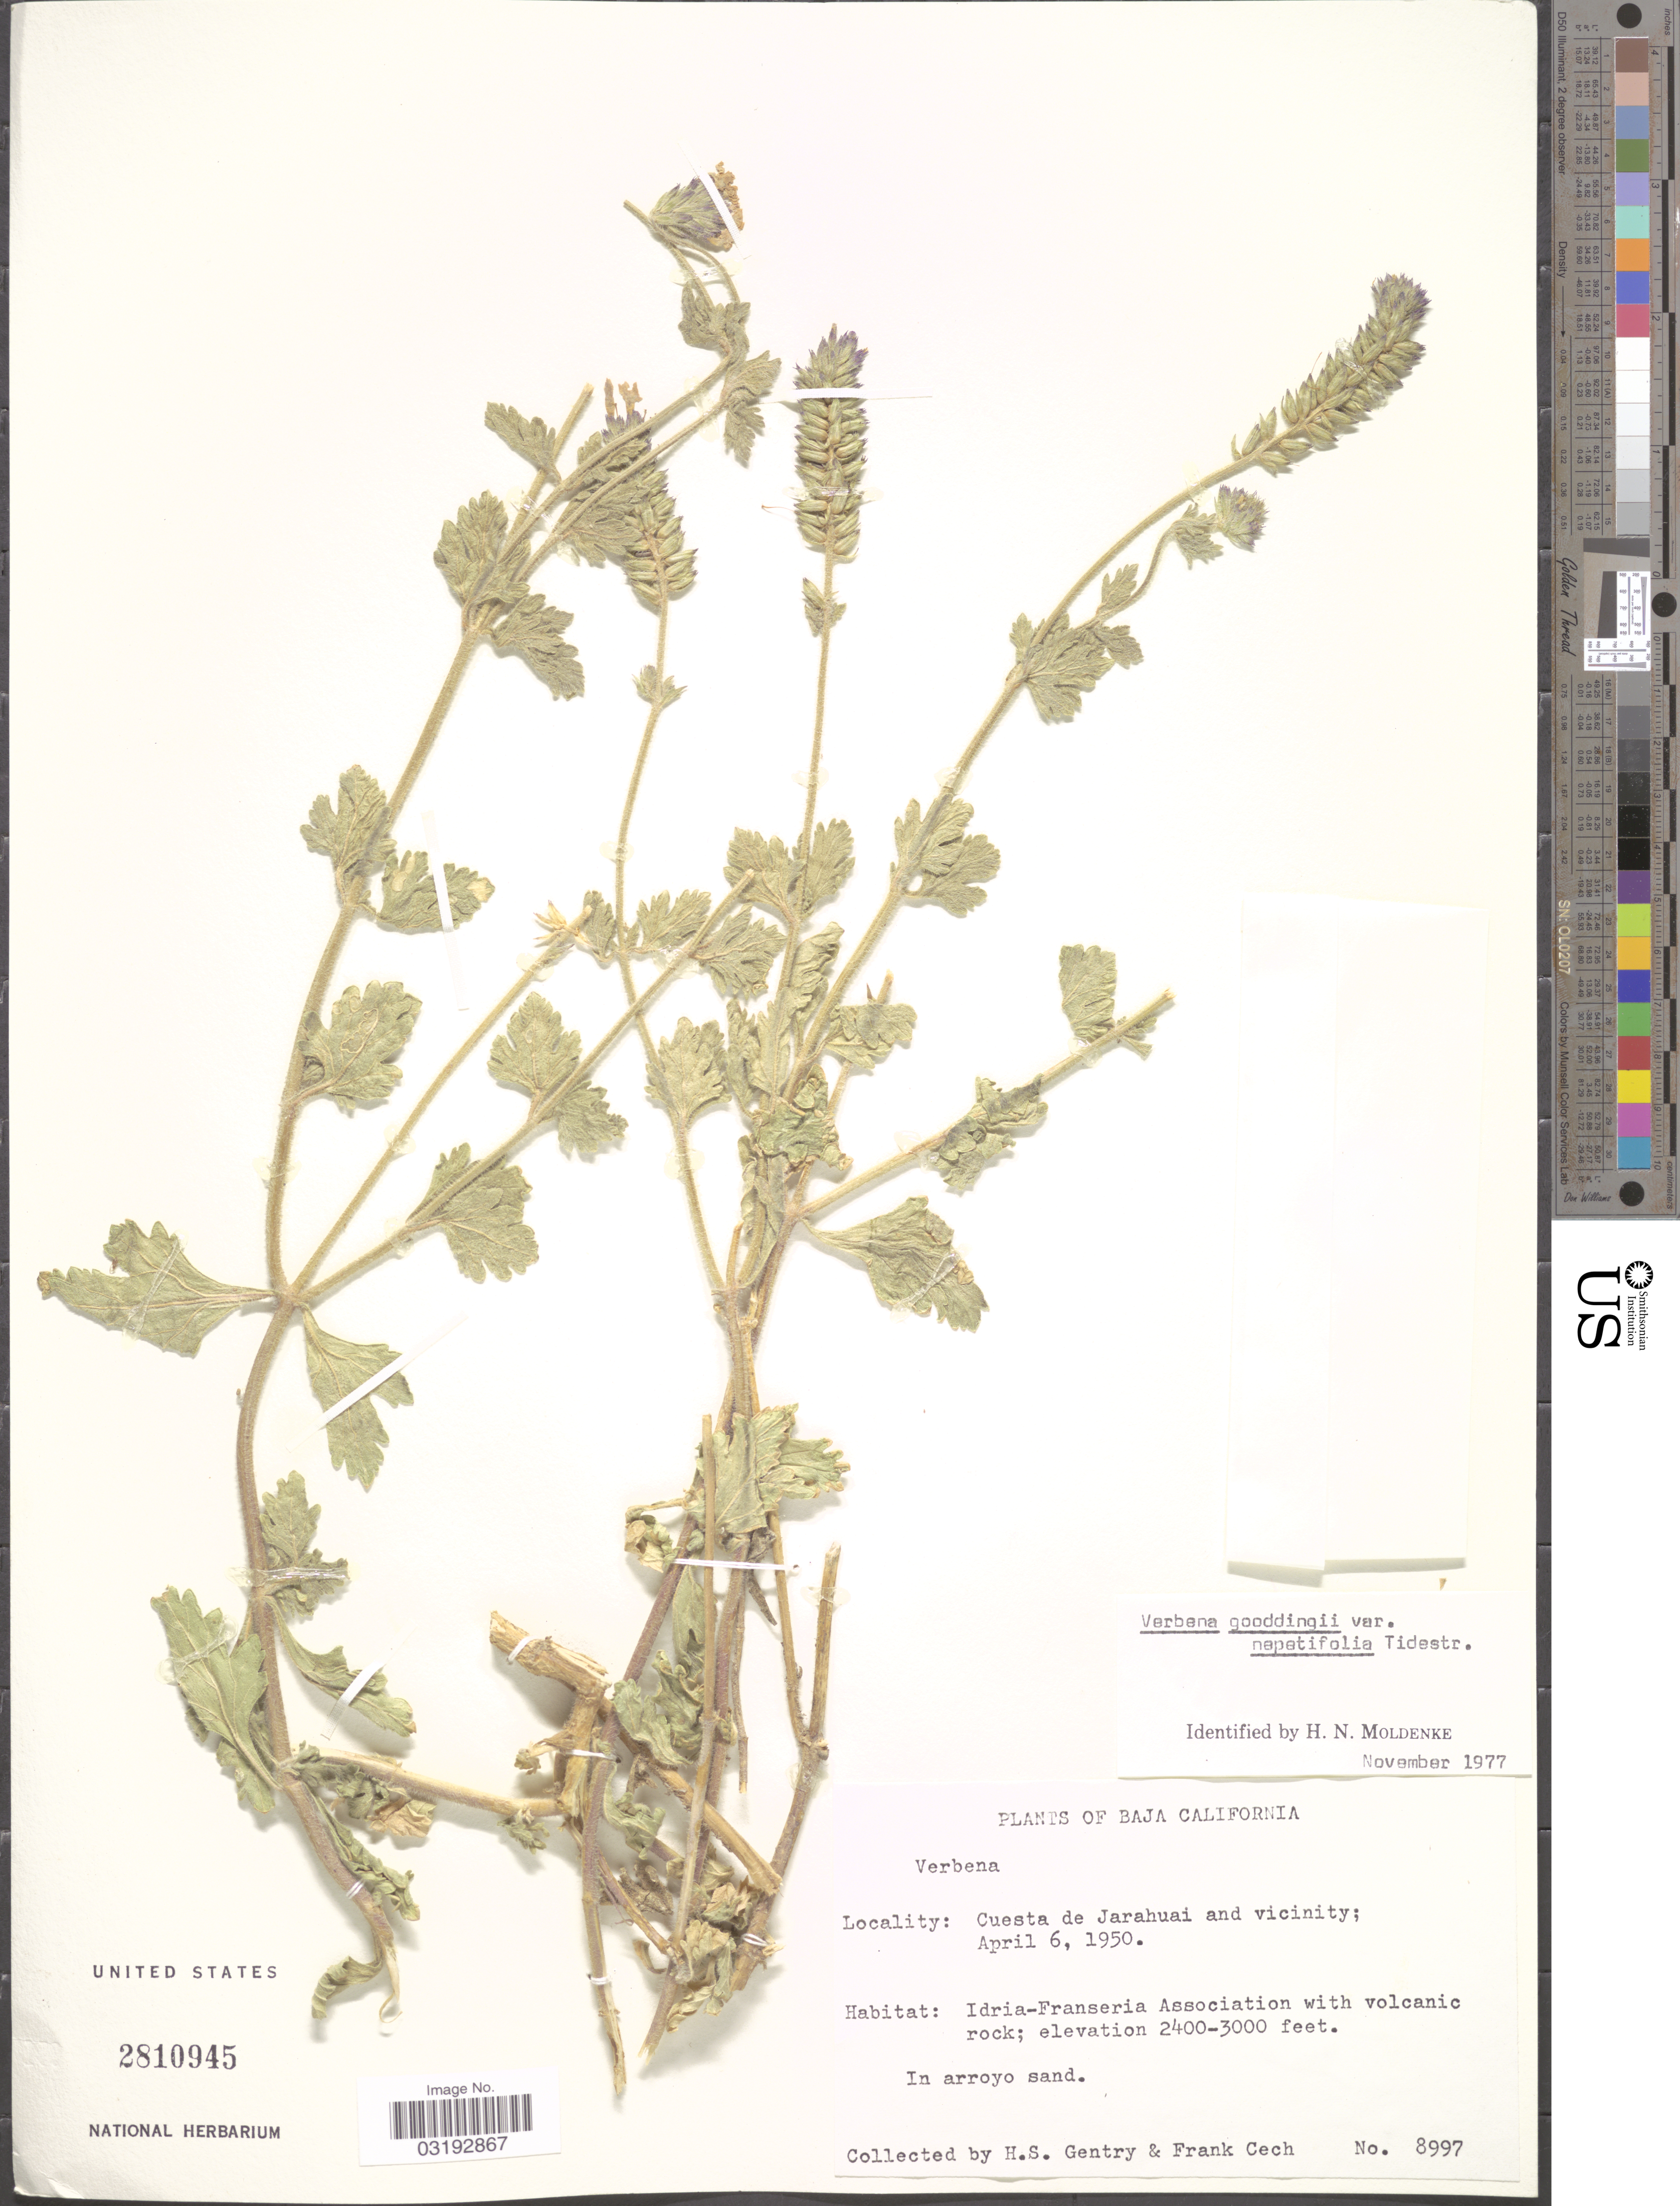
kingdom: Plantae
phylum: Tracheophyta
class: Magnoliopsida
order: Lamiales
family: Verbenaceae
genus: Verbena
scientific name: Verbena gooddingii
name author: Briq.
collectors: H. S. Gentry & F. Cech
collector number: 8997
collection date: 1950-04-06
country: Mexico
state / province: Baja California Norte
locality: Cuesta de Jarahuai and vicinity.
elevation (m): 732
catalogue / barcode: US 2810945